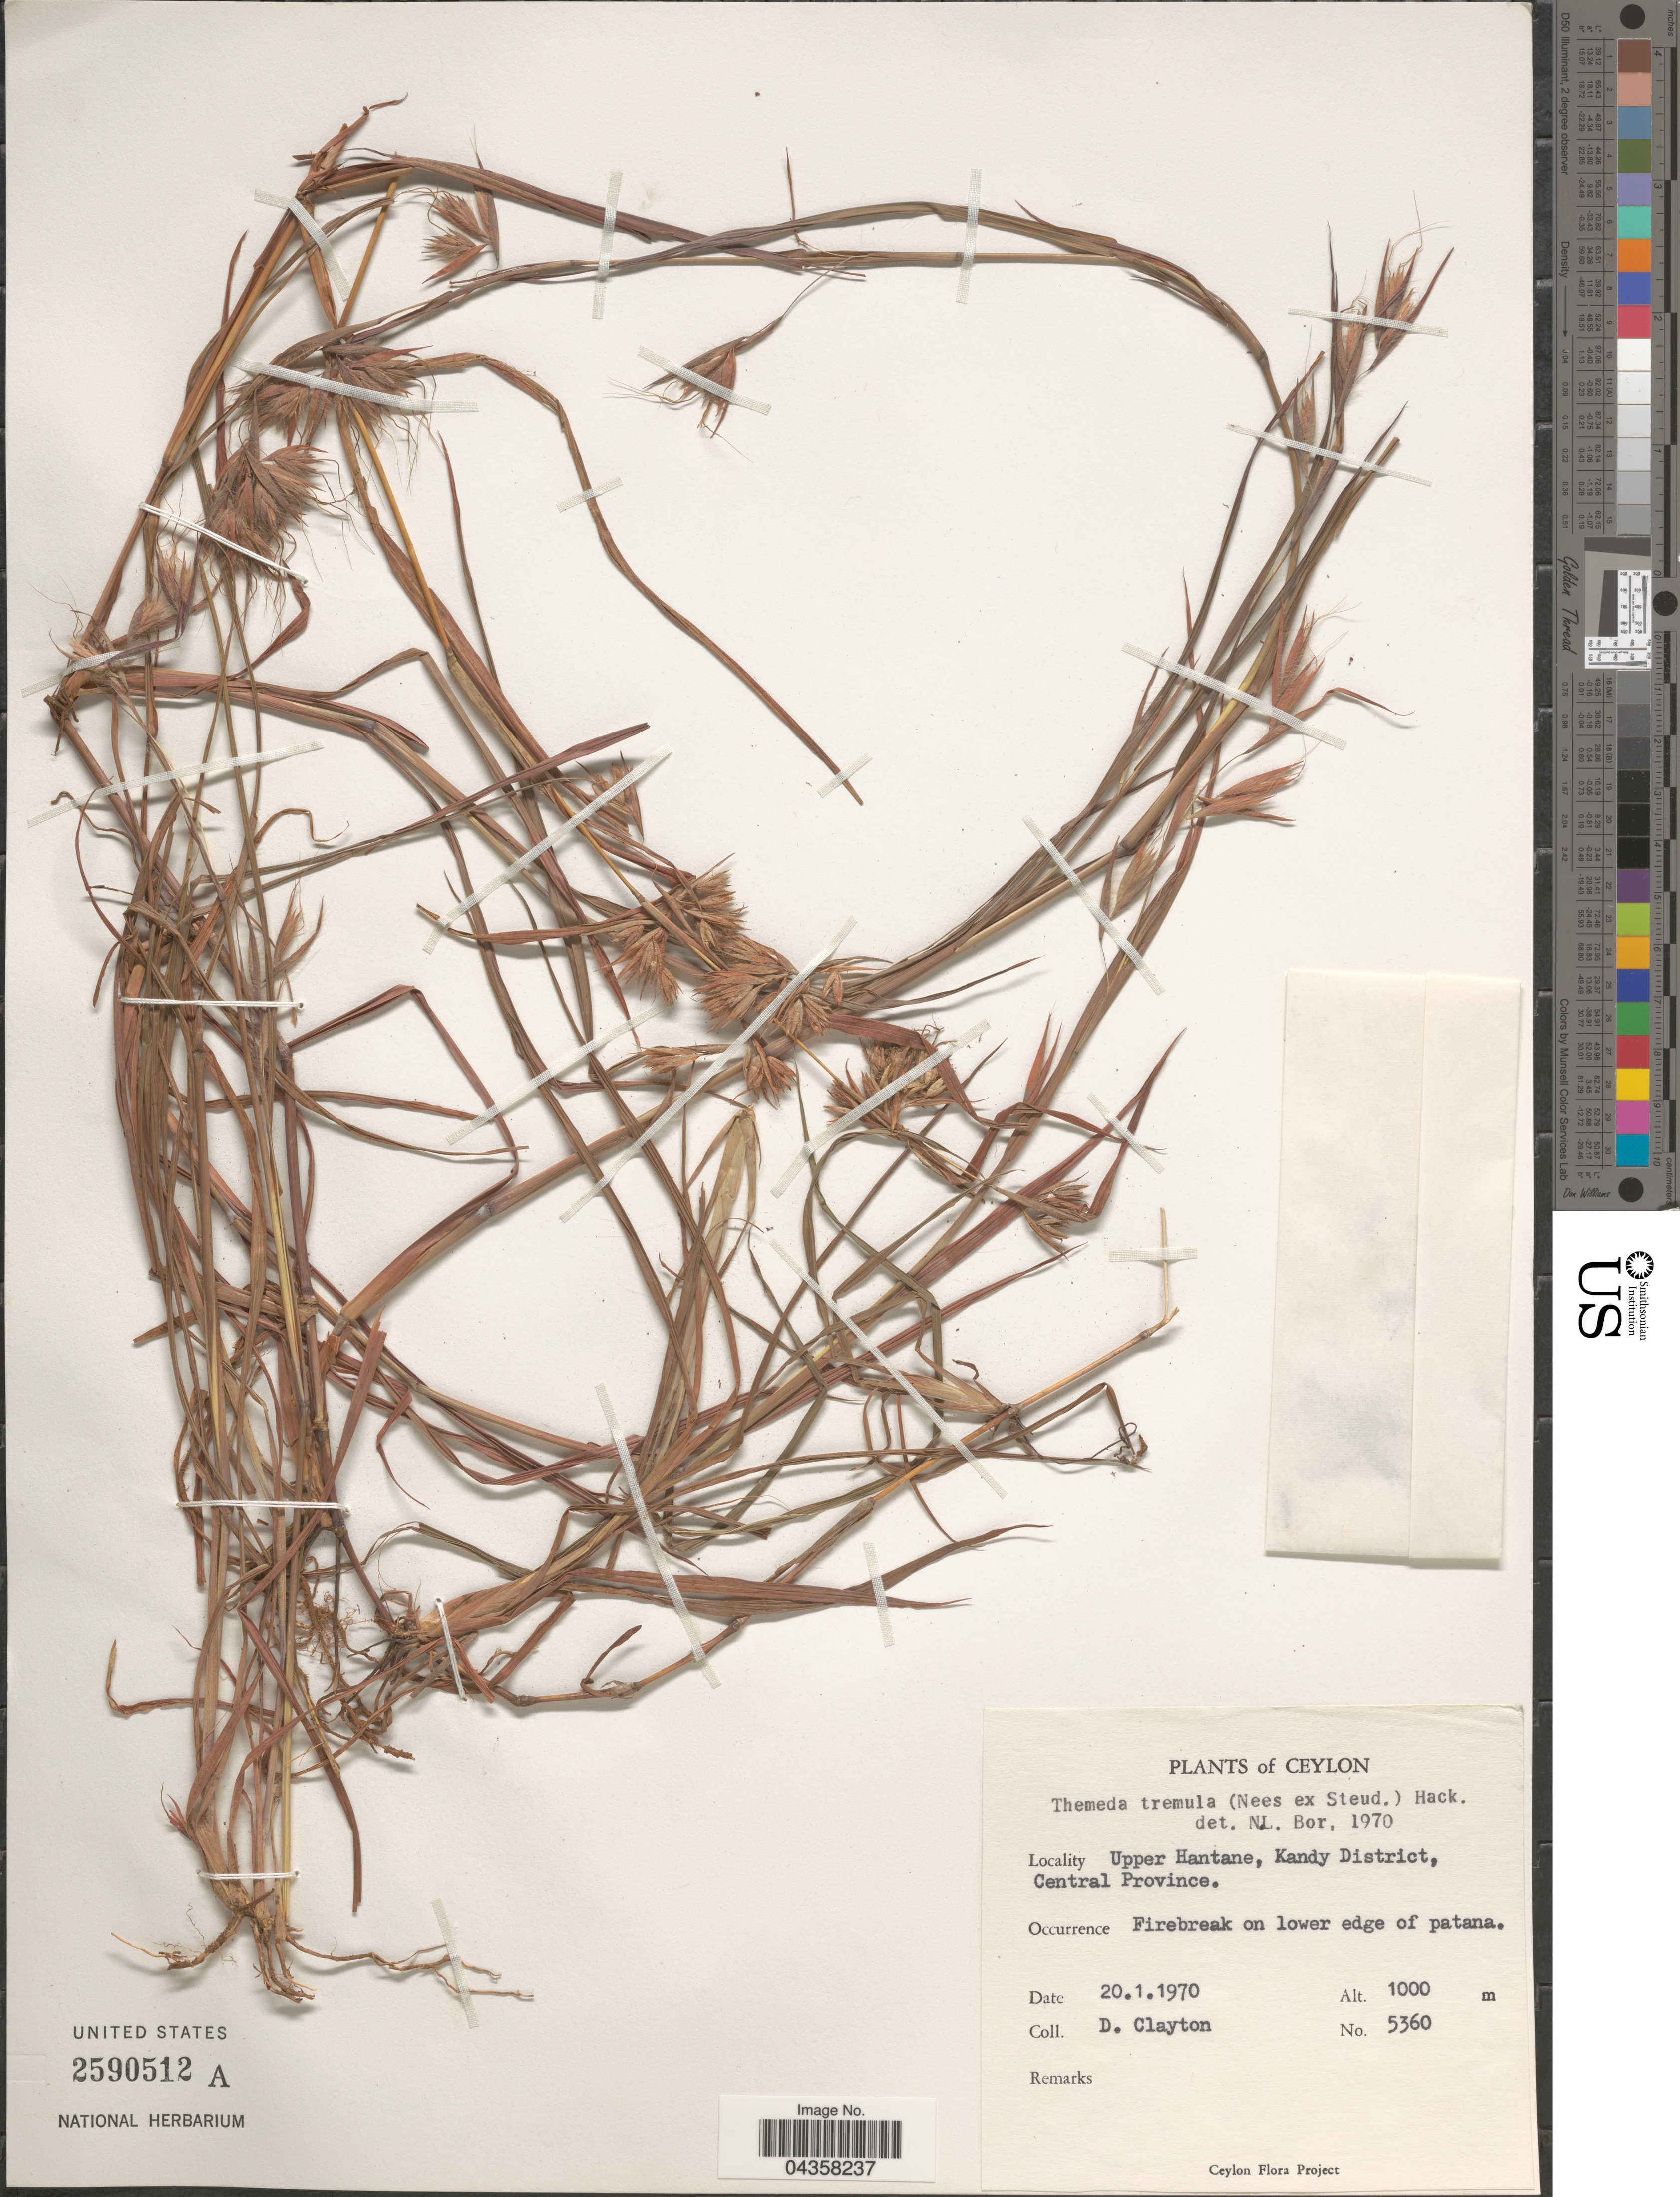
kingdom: Plantae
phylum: Tracheophyta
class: Liliopsida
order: Poales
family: Poaceae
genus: Themeda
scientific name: Themeda tremula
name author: (Nees) Hack.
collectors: D. Clayton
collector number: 5360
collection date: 1970-01-20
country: Sri Lanka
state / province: Central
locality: Ceylon. Upper Hantane, Kandy District, Central Province.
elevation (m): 1000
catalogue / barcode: US 2590512A